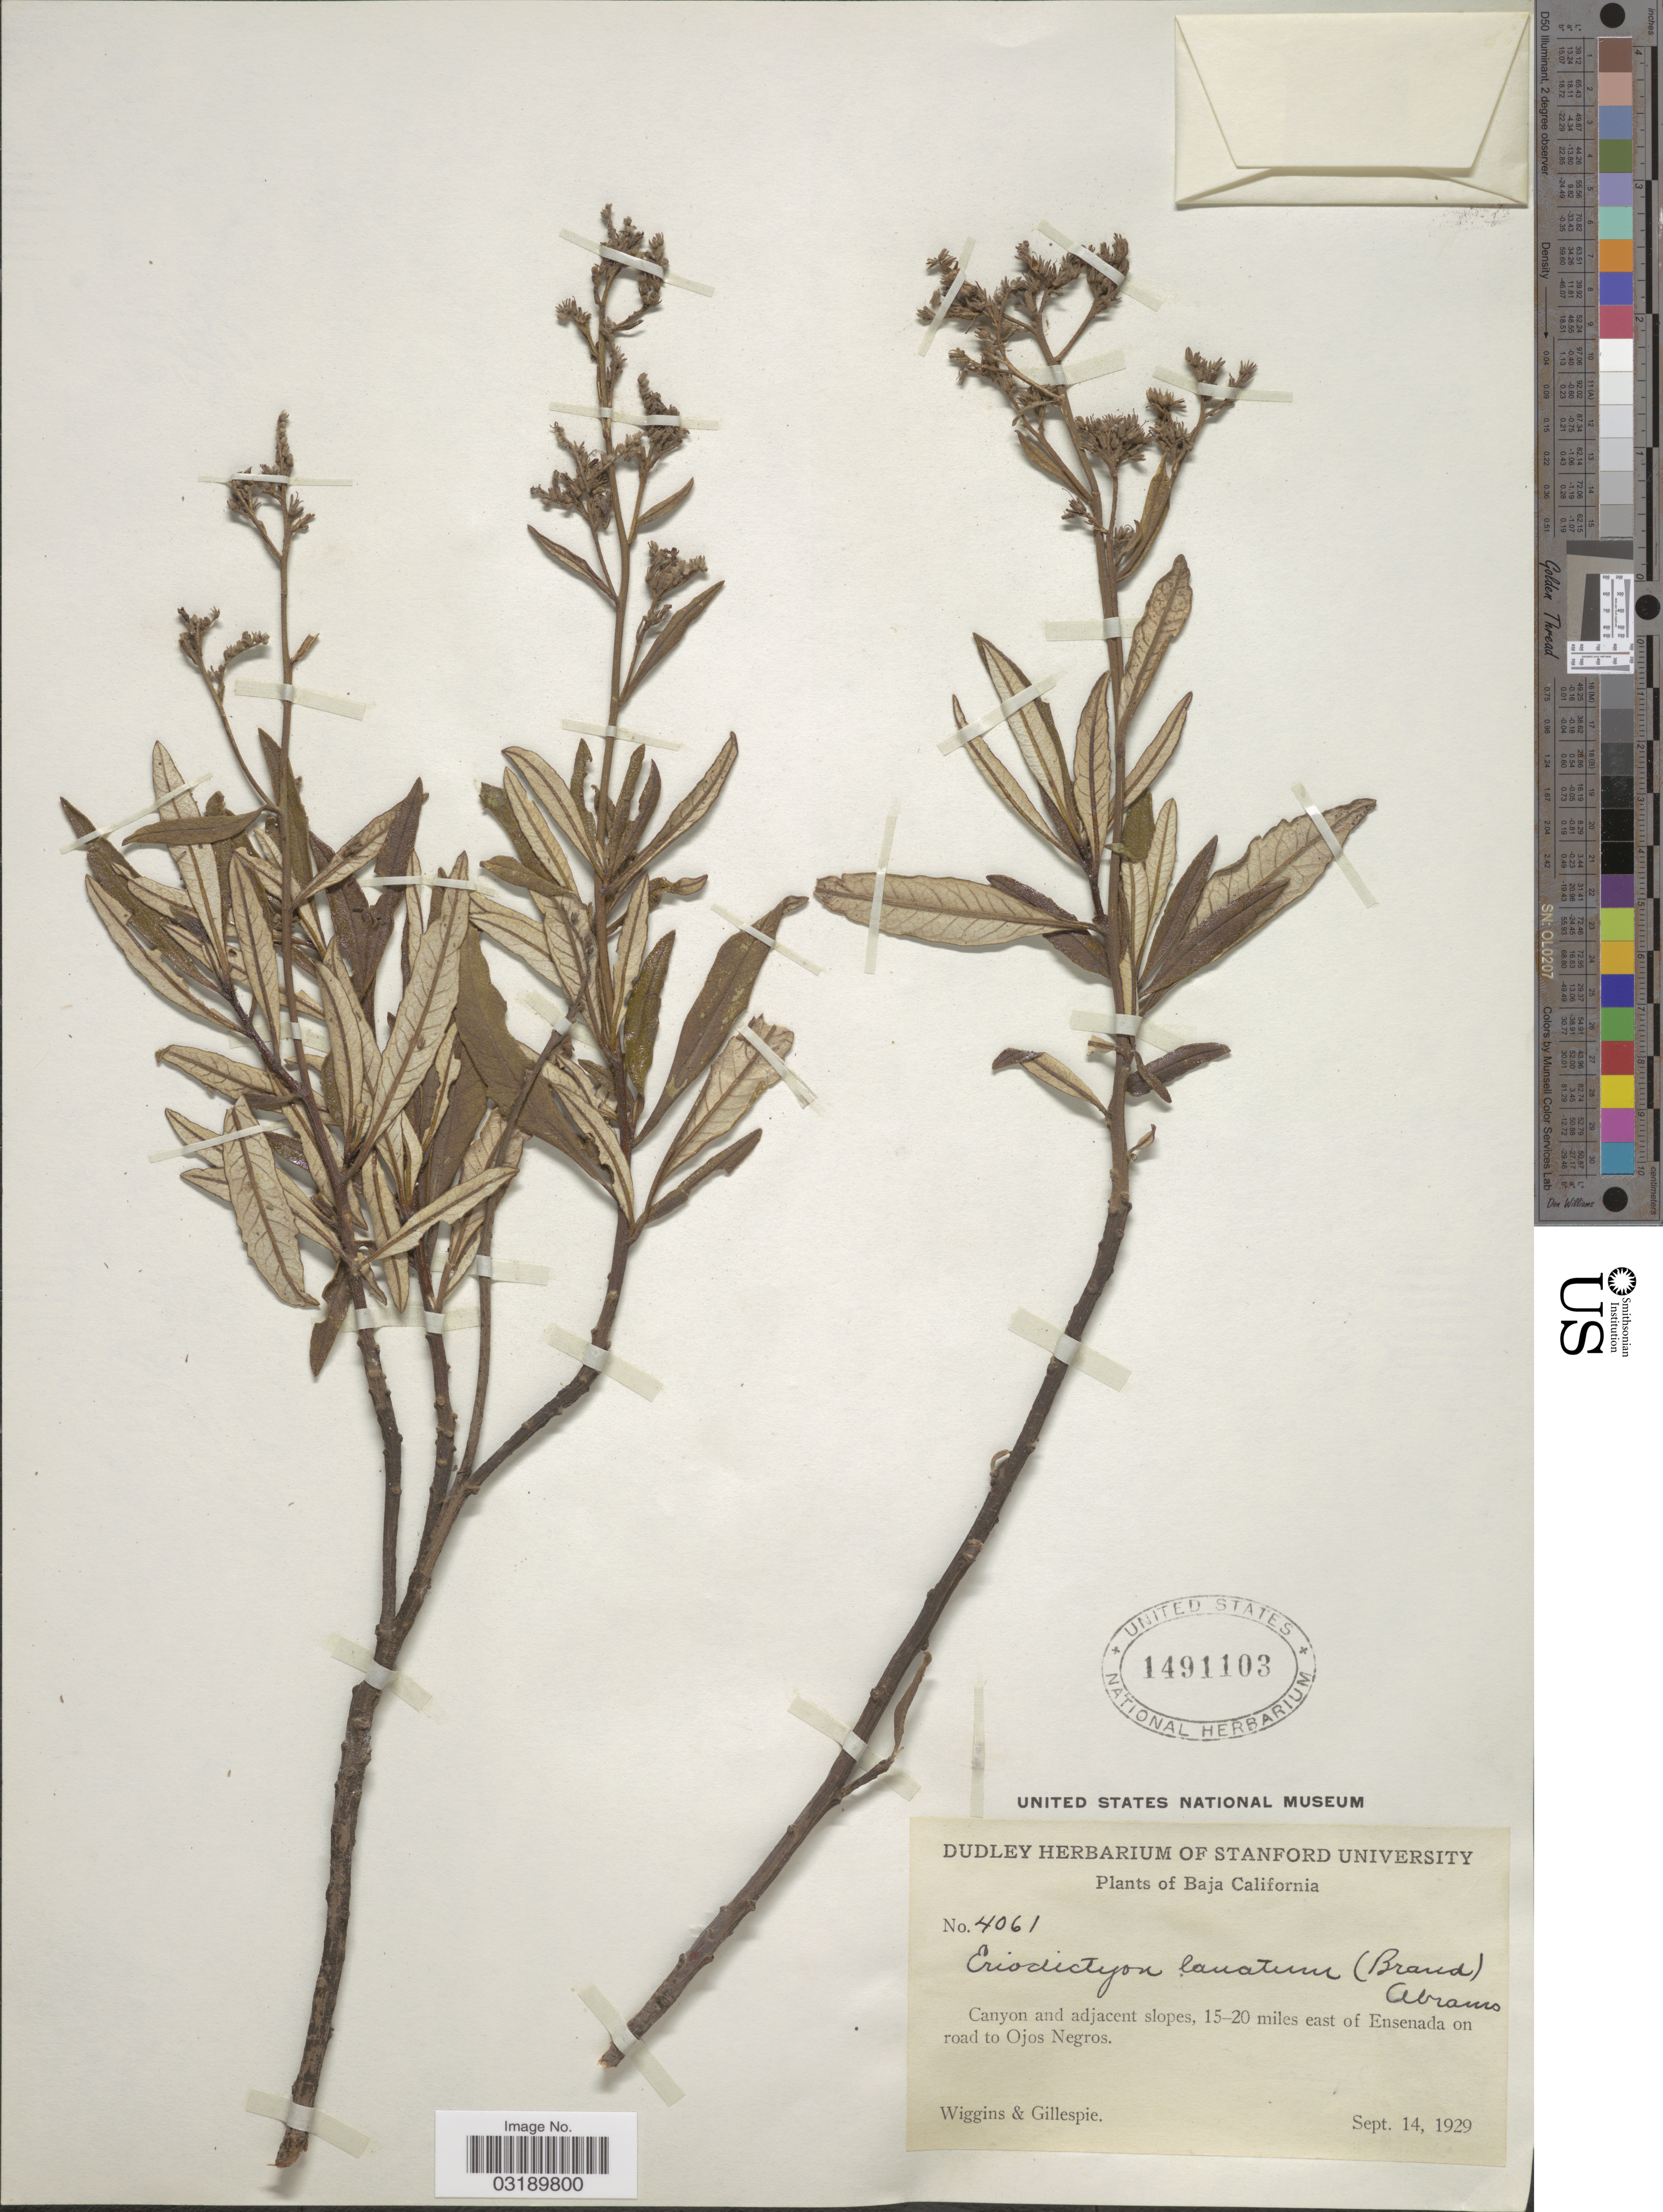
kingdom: Plantae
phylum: Tracheophyta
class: Magnoliopsida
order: Boraginales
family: Namaceae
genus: Eriodictyon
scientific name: Eriodictyon trichocalyx var. lanatum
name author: (Brand) Jeps.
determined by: Rogers, Z. S.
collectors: -- Wiggins & -- Gillespie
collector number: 4061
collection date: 1929-09-14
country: Mexico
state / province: Baja California Norte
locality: Canyon and adjacent slopes, 15-20 miles east of Ensenada on road to Ojos Negros.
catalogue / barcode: US 1491103